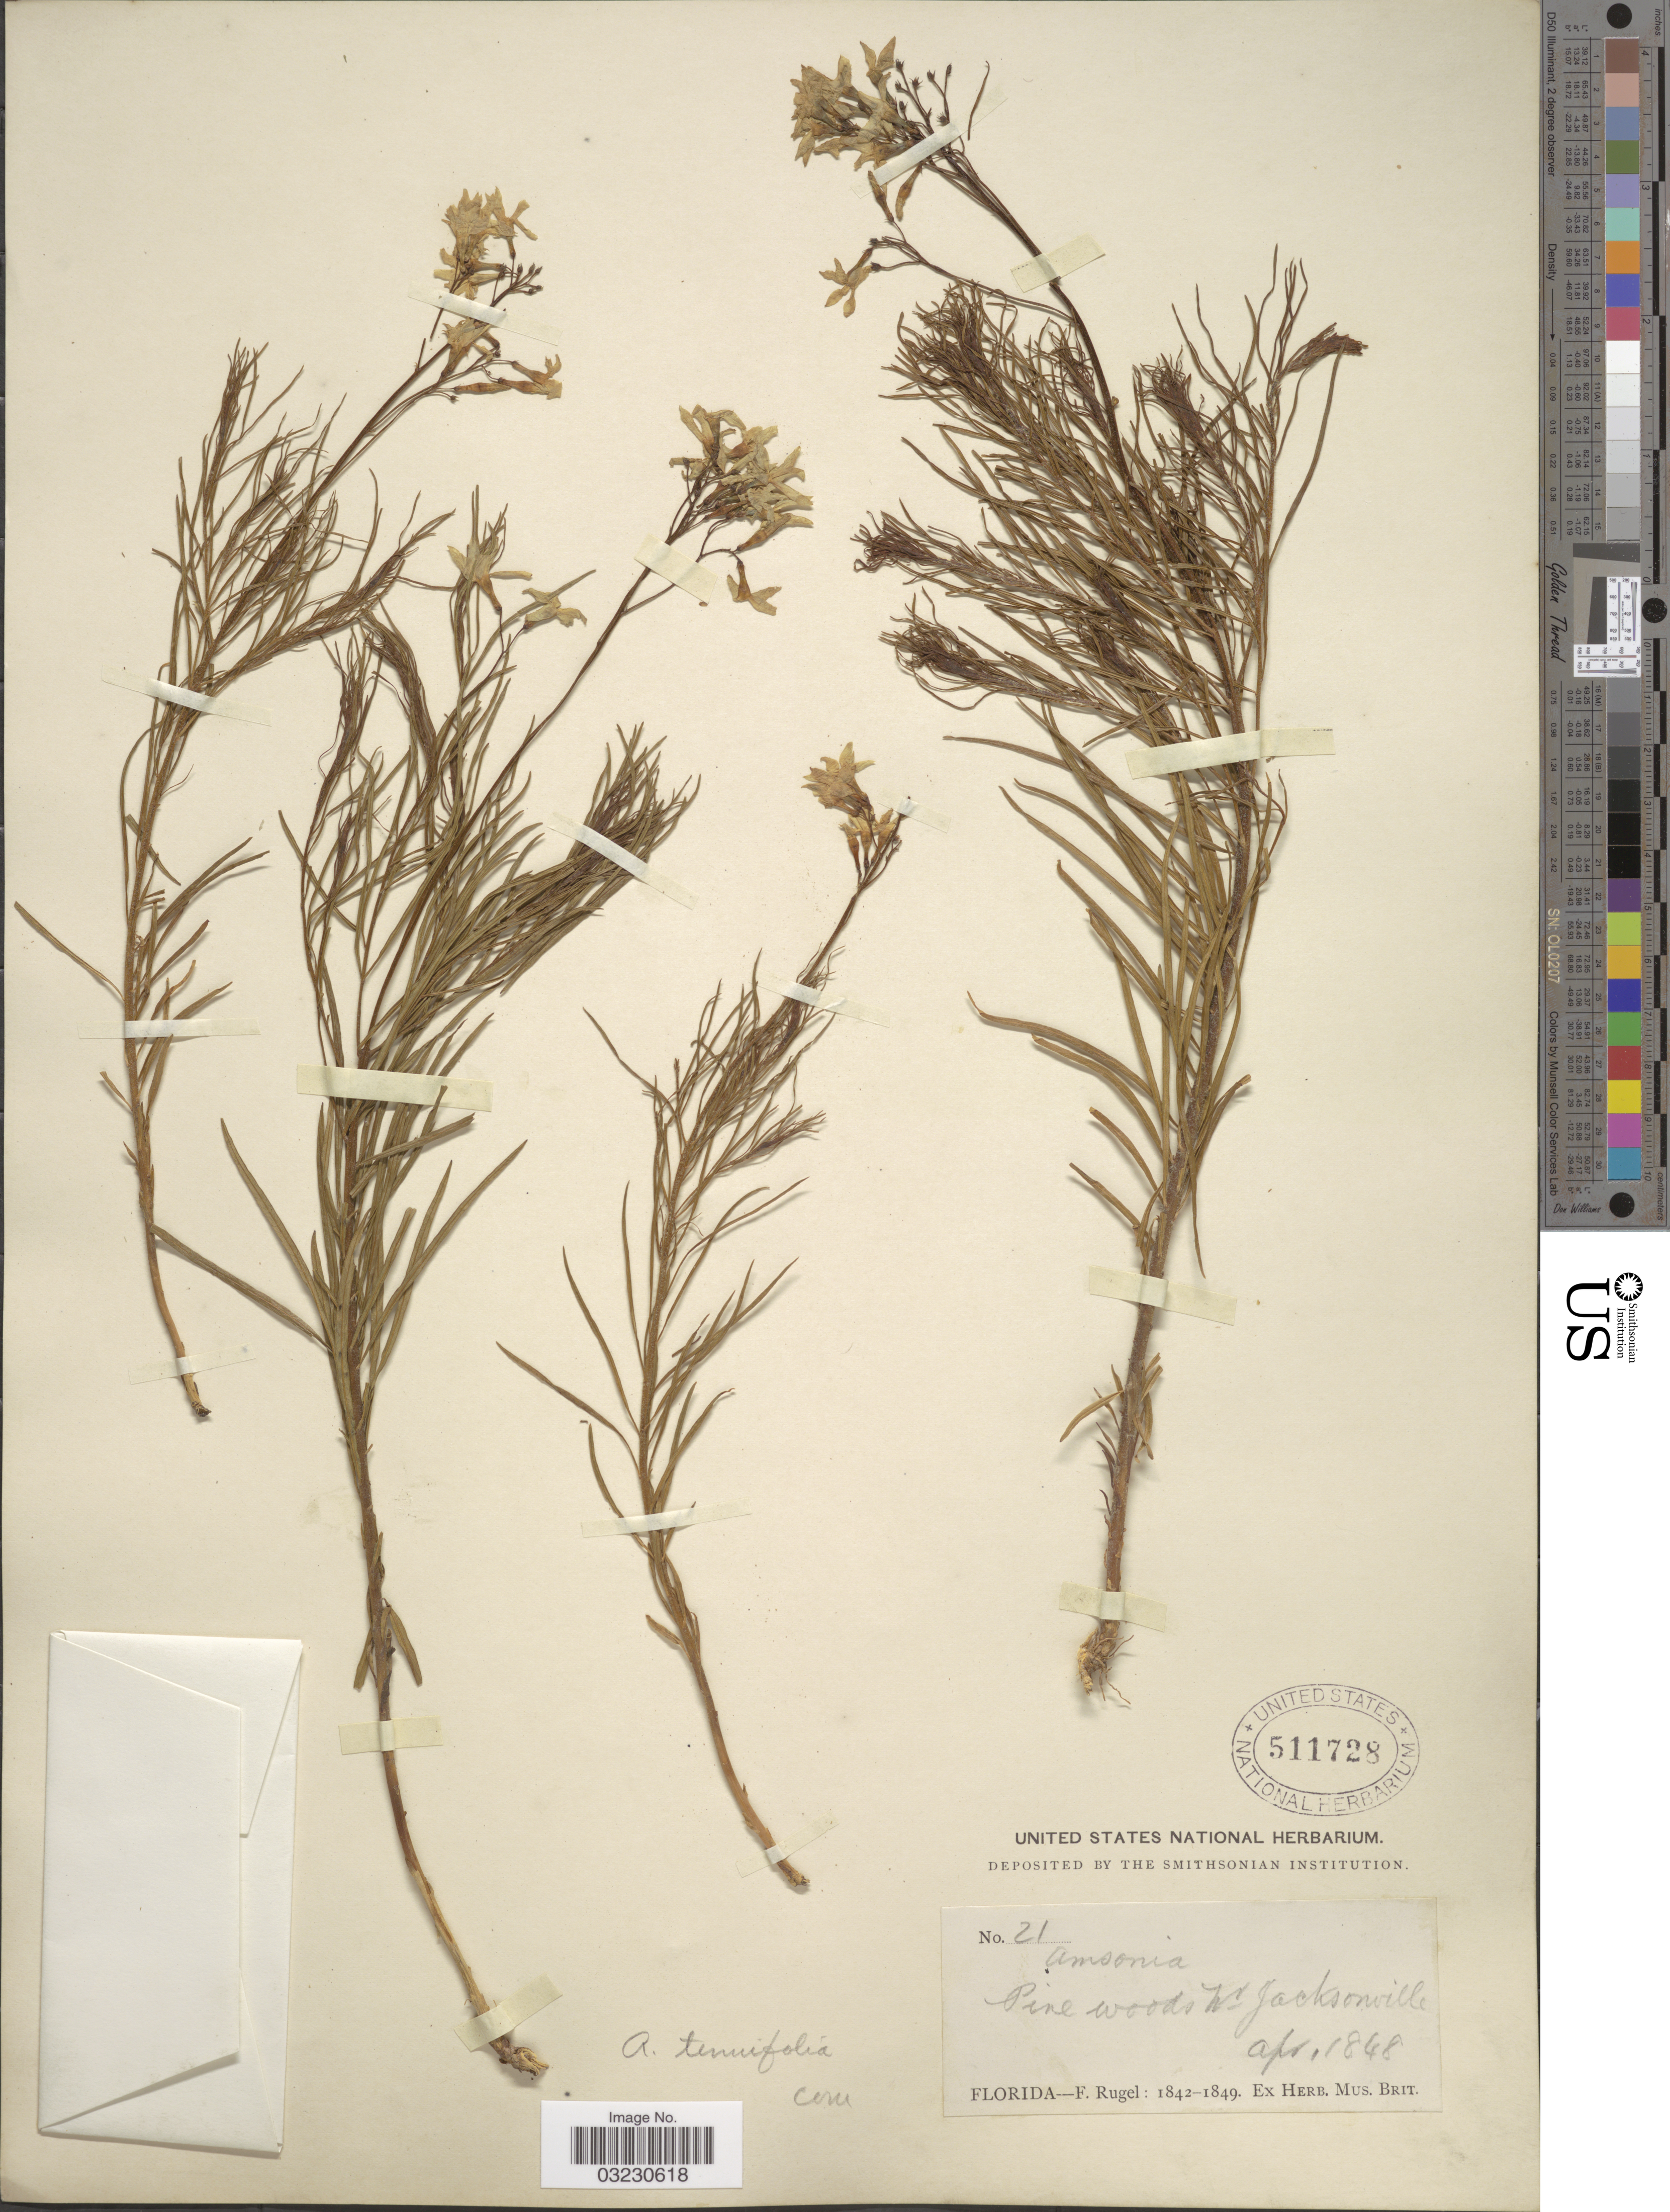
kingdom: Plantae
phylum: Tracheophyta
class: Magnoliopsida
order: Gentianales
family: Apocynaceae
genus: Amsonia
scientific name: Amsonia tenuifolia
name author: (Raf.) R.A. Harper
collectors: F. Rugel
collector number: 21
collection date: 1848-04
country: United States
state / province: Florida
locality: Pine woods nr Jacksonville.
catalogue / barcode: US 511728